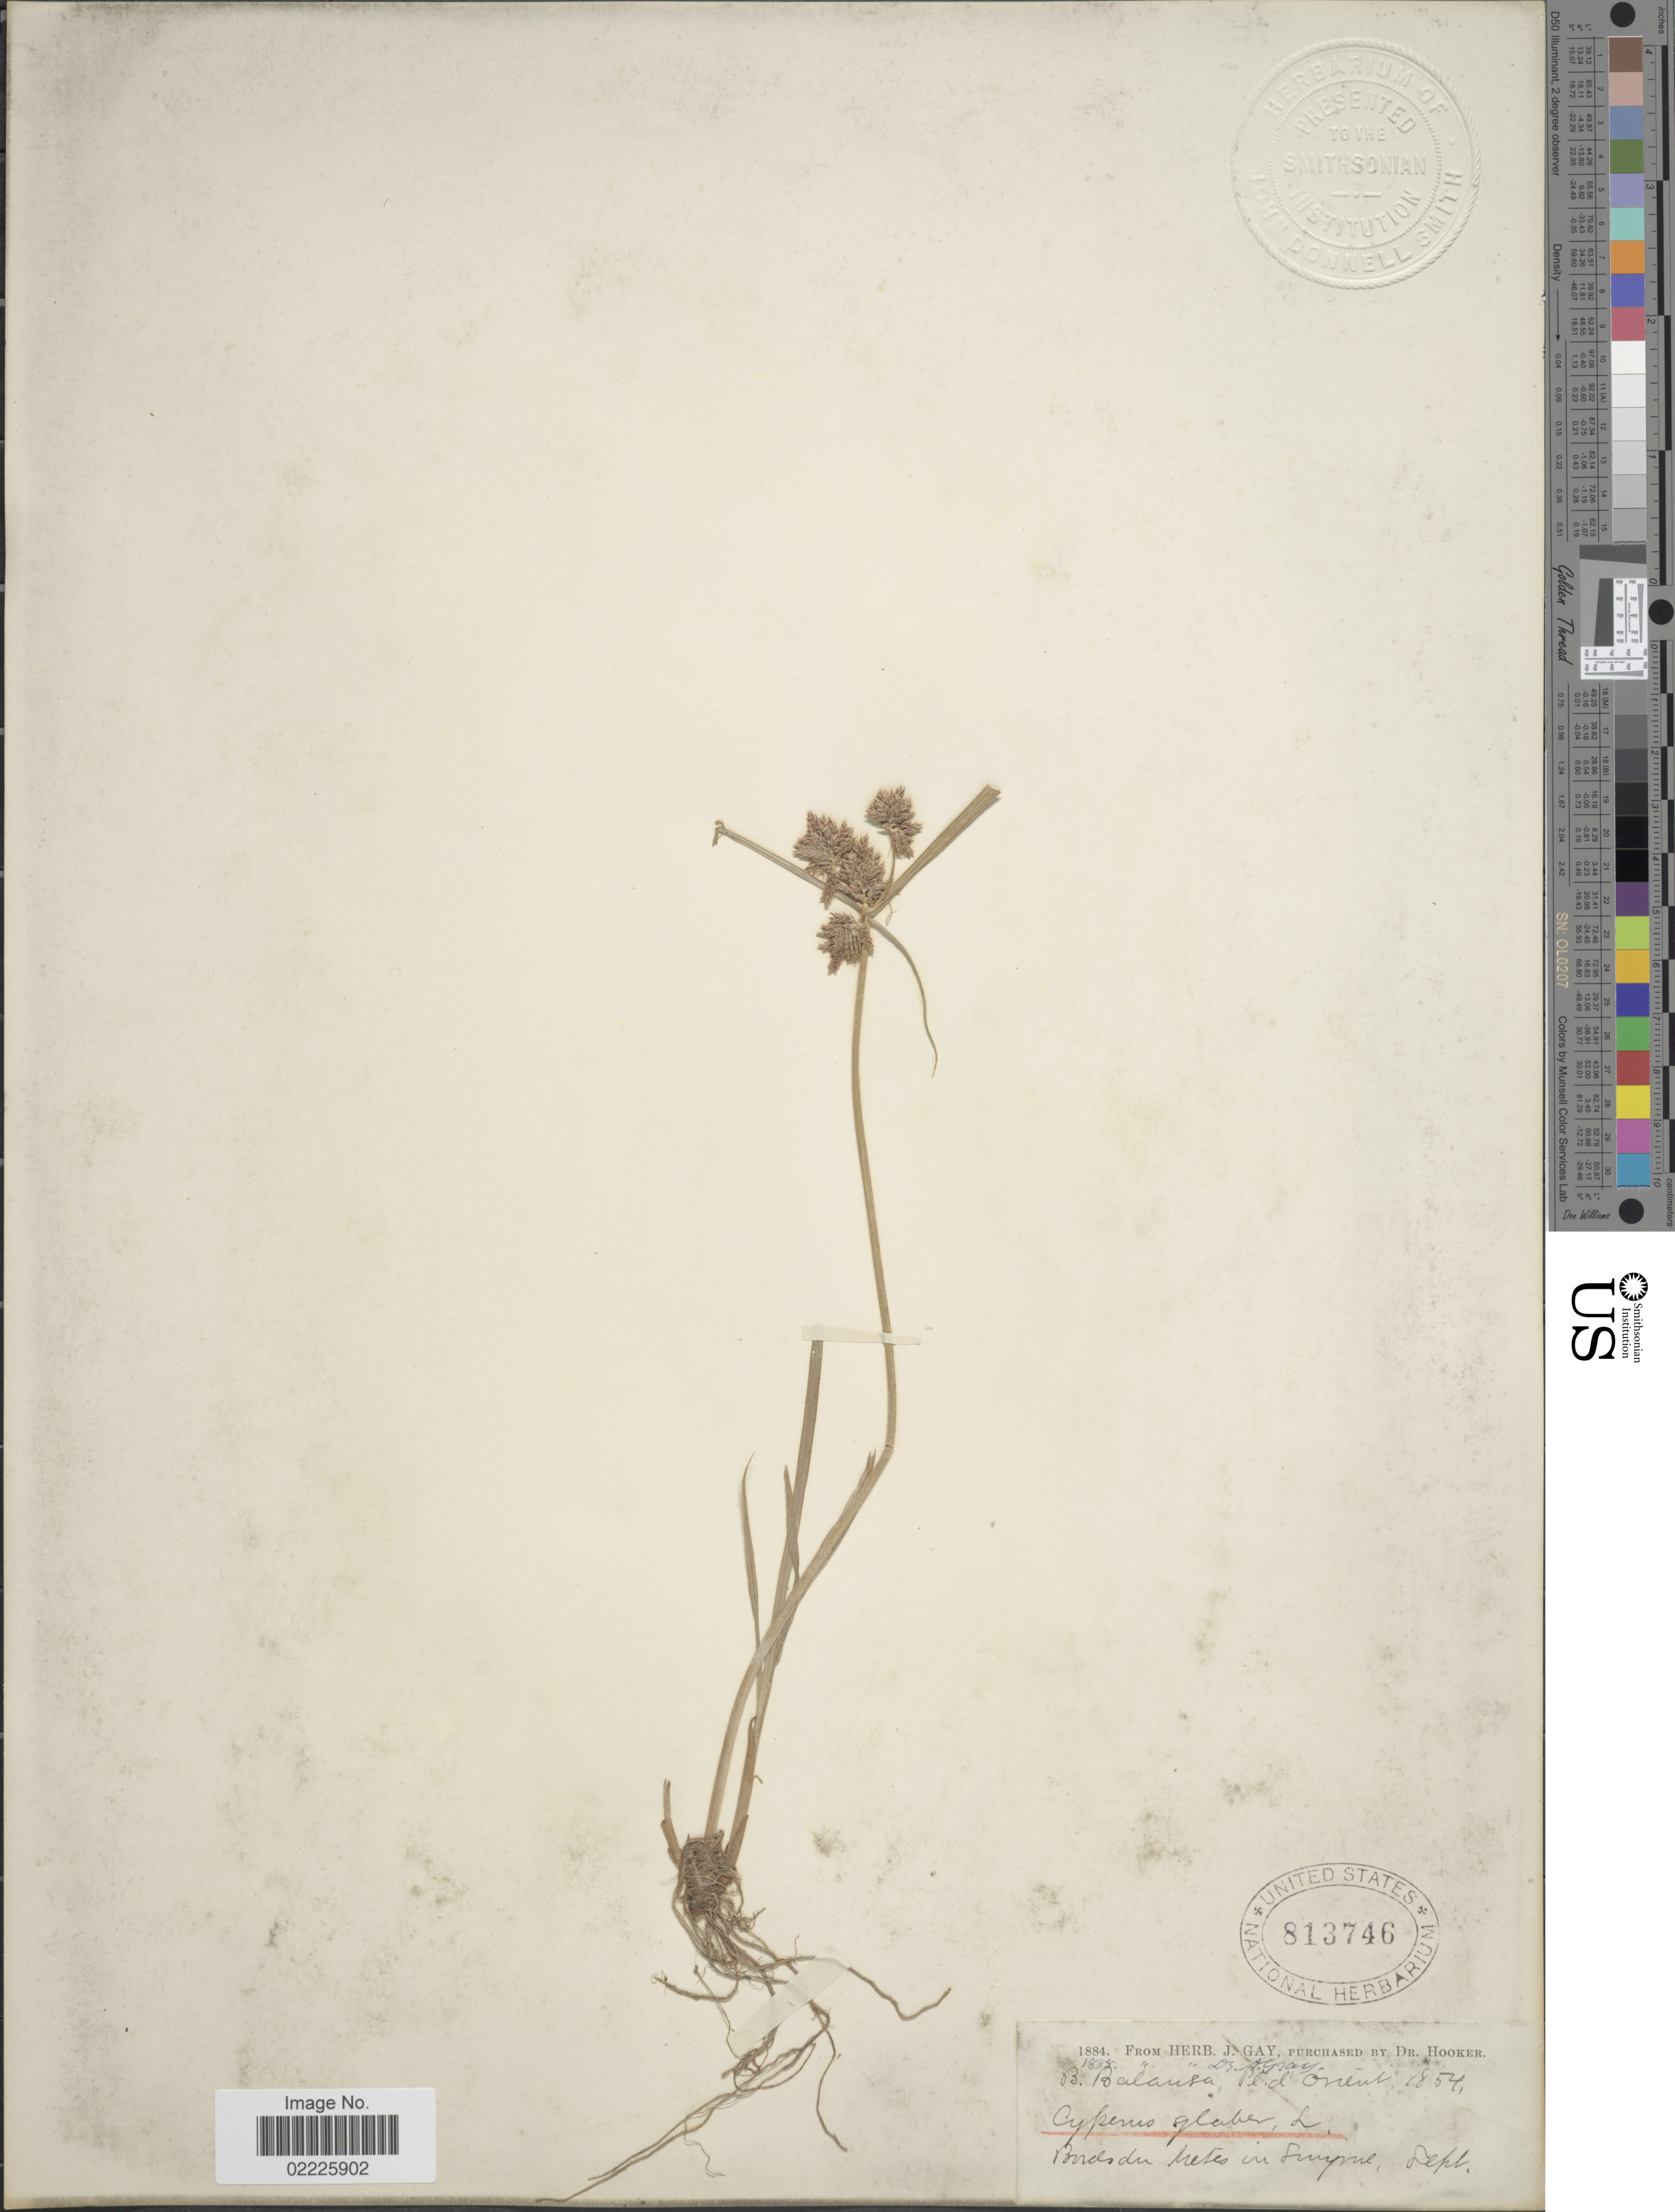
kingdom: Plantae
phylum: Tracheophyta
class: Liliopsida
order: Poales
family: Cyperaceae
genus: Cyperus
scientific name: Cyperus glaber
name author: L.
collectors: B. Balansa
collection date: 1854-09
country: Turkey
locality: Pl. d. orient, Bords des cretes in Smyrne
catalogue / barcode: US 813746